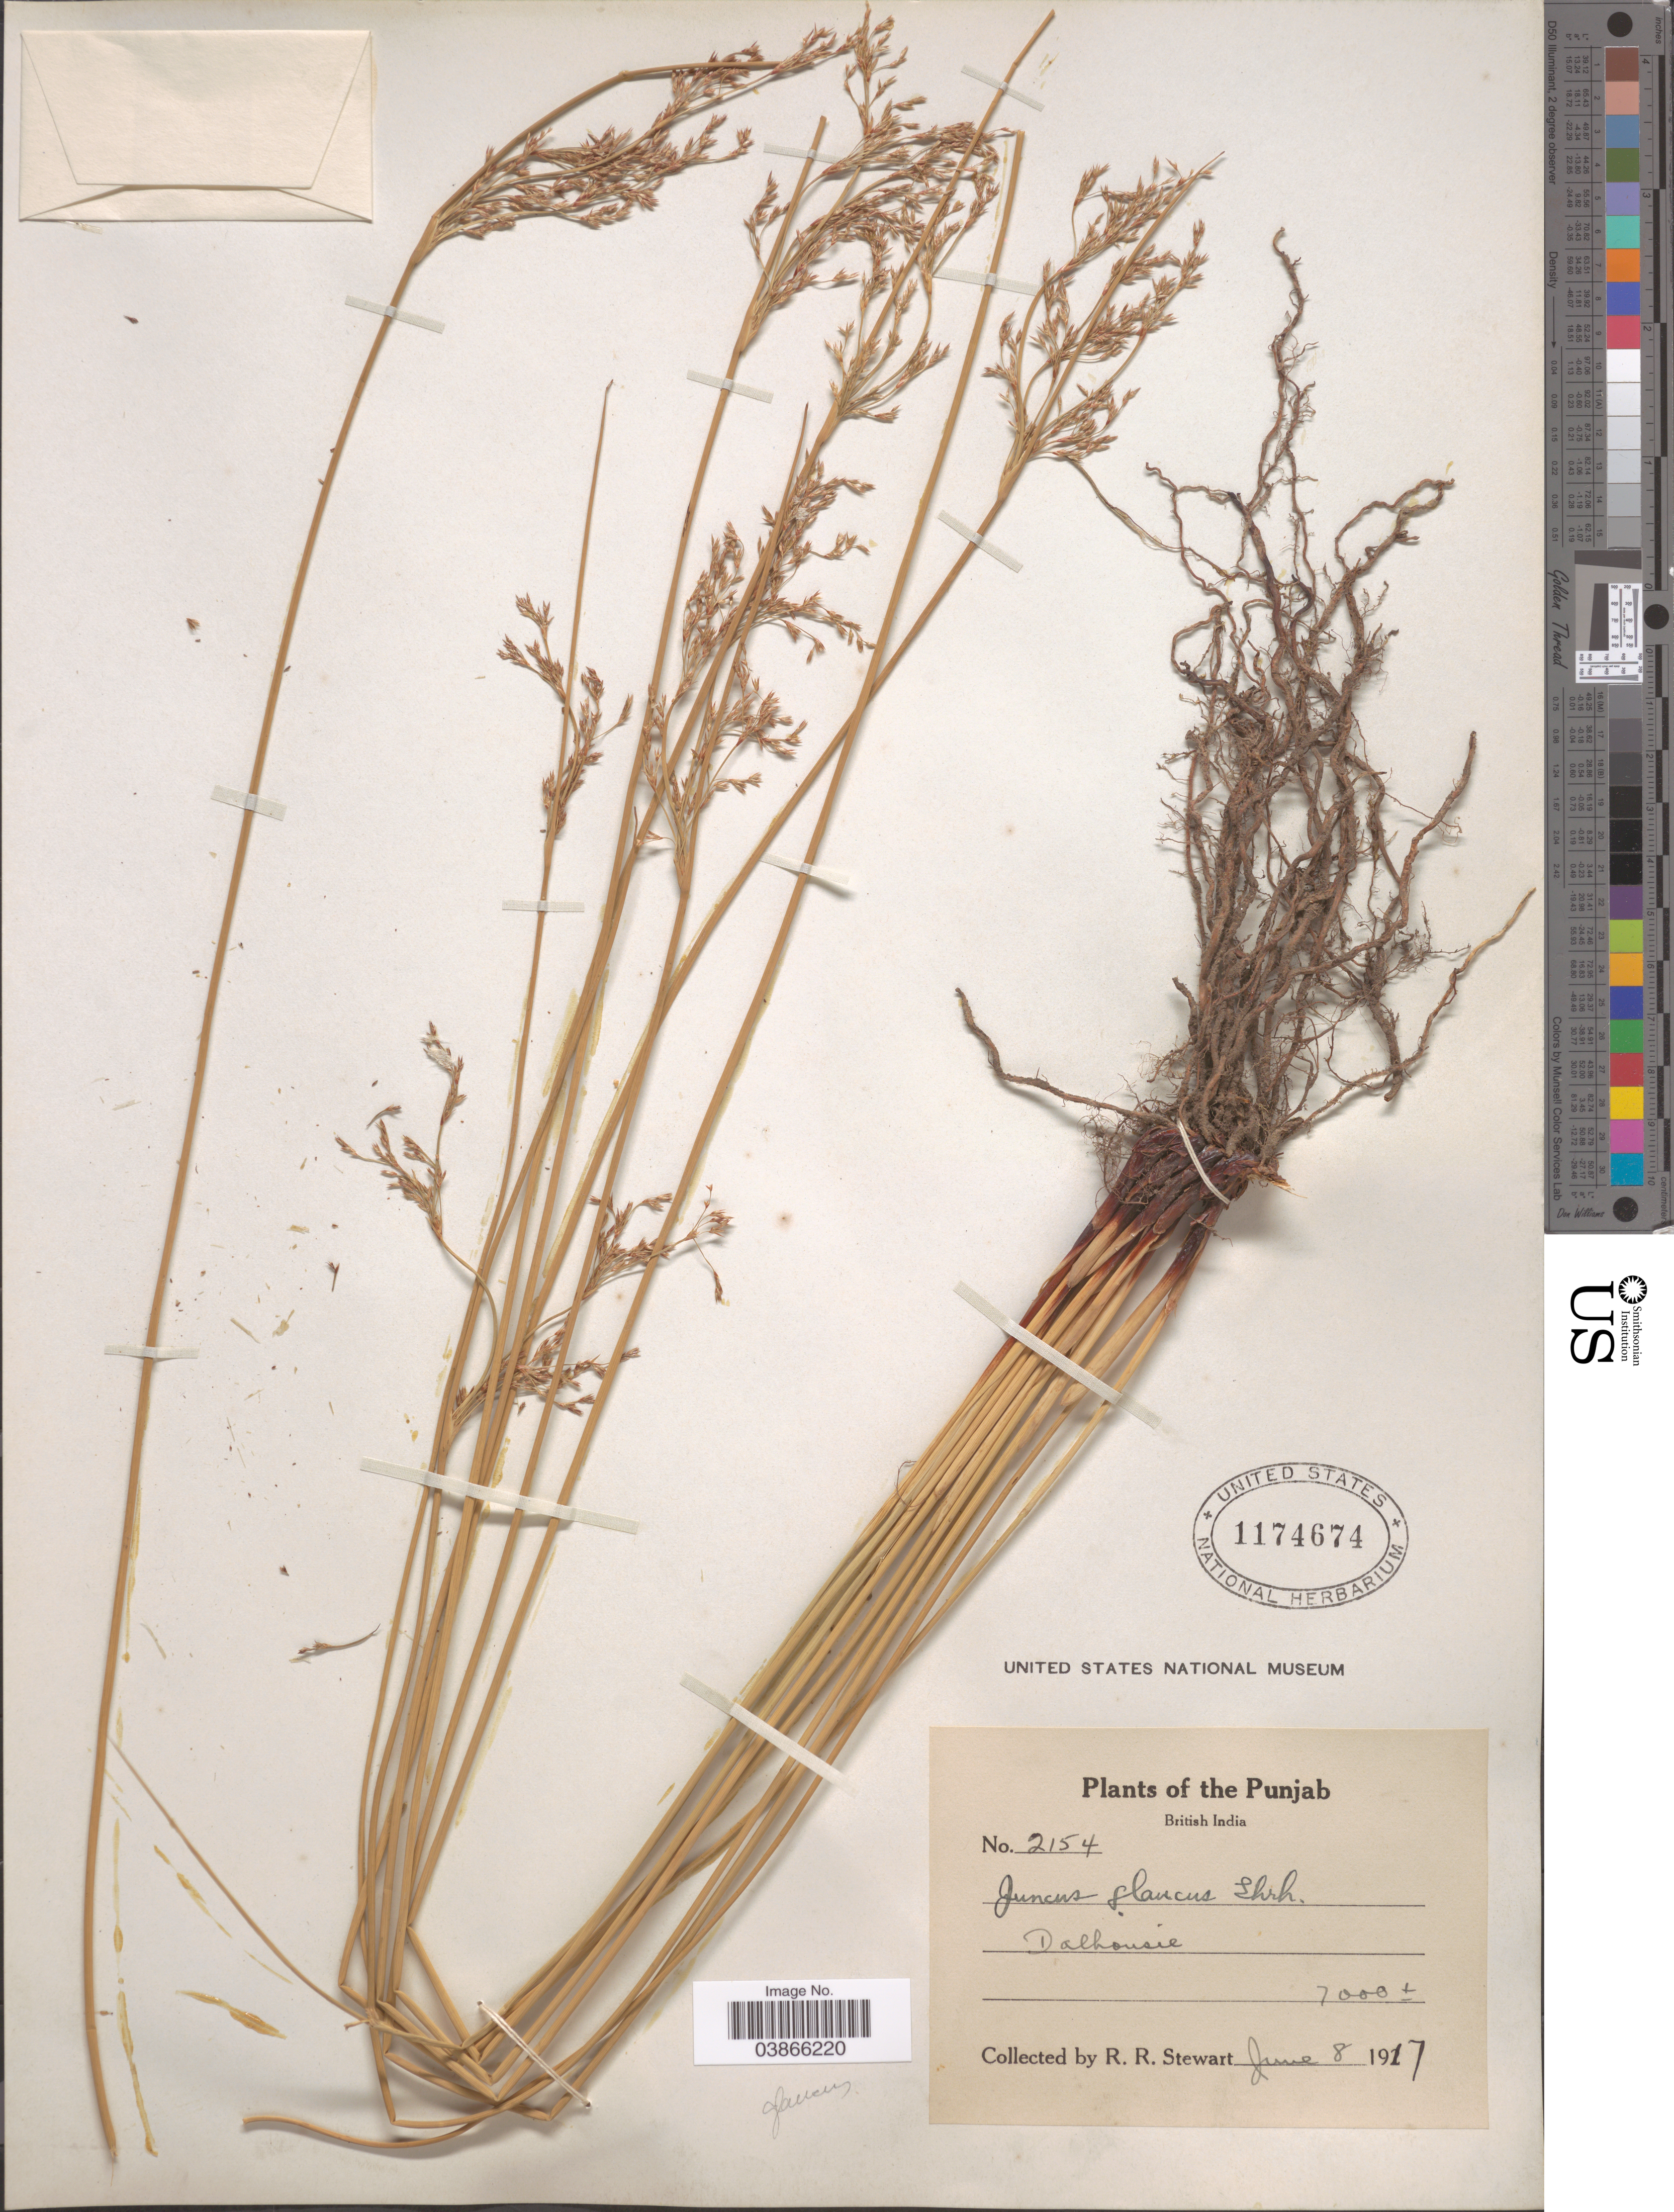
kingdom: Plantae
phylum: Tracheophyta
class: Liliopsida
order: Poales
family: Juncaceae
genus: Juncus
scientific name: Juncus glaucus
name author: Ehrh.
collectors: R. Stewart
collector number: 2154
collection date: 1917-06-08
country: India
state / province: Punjab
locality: British India. Dalhousie.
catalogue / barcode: US 1174674